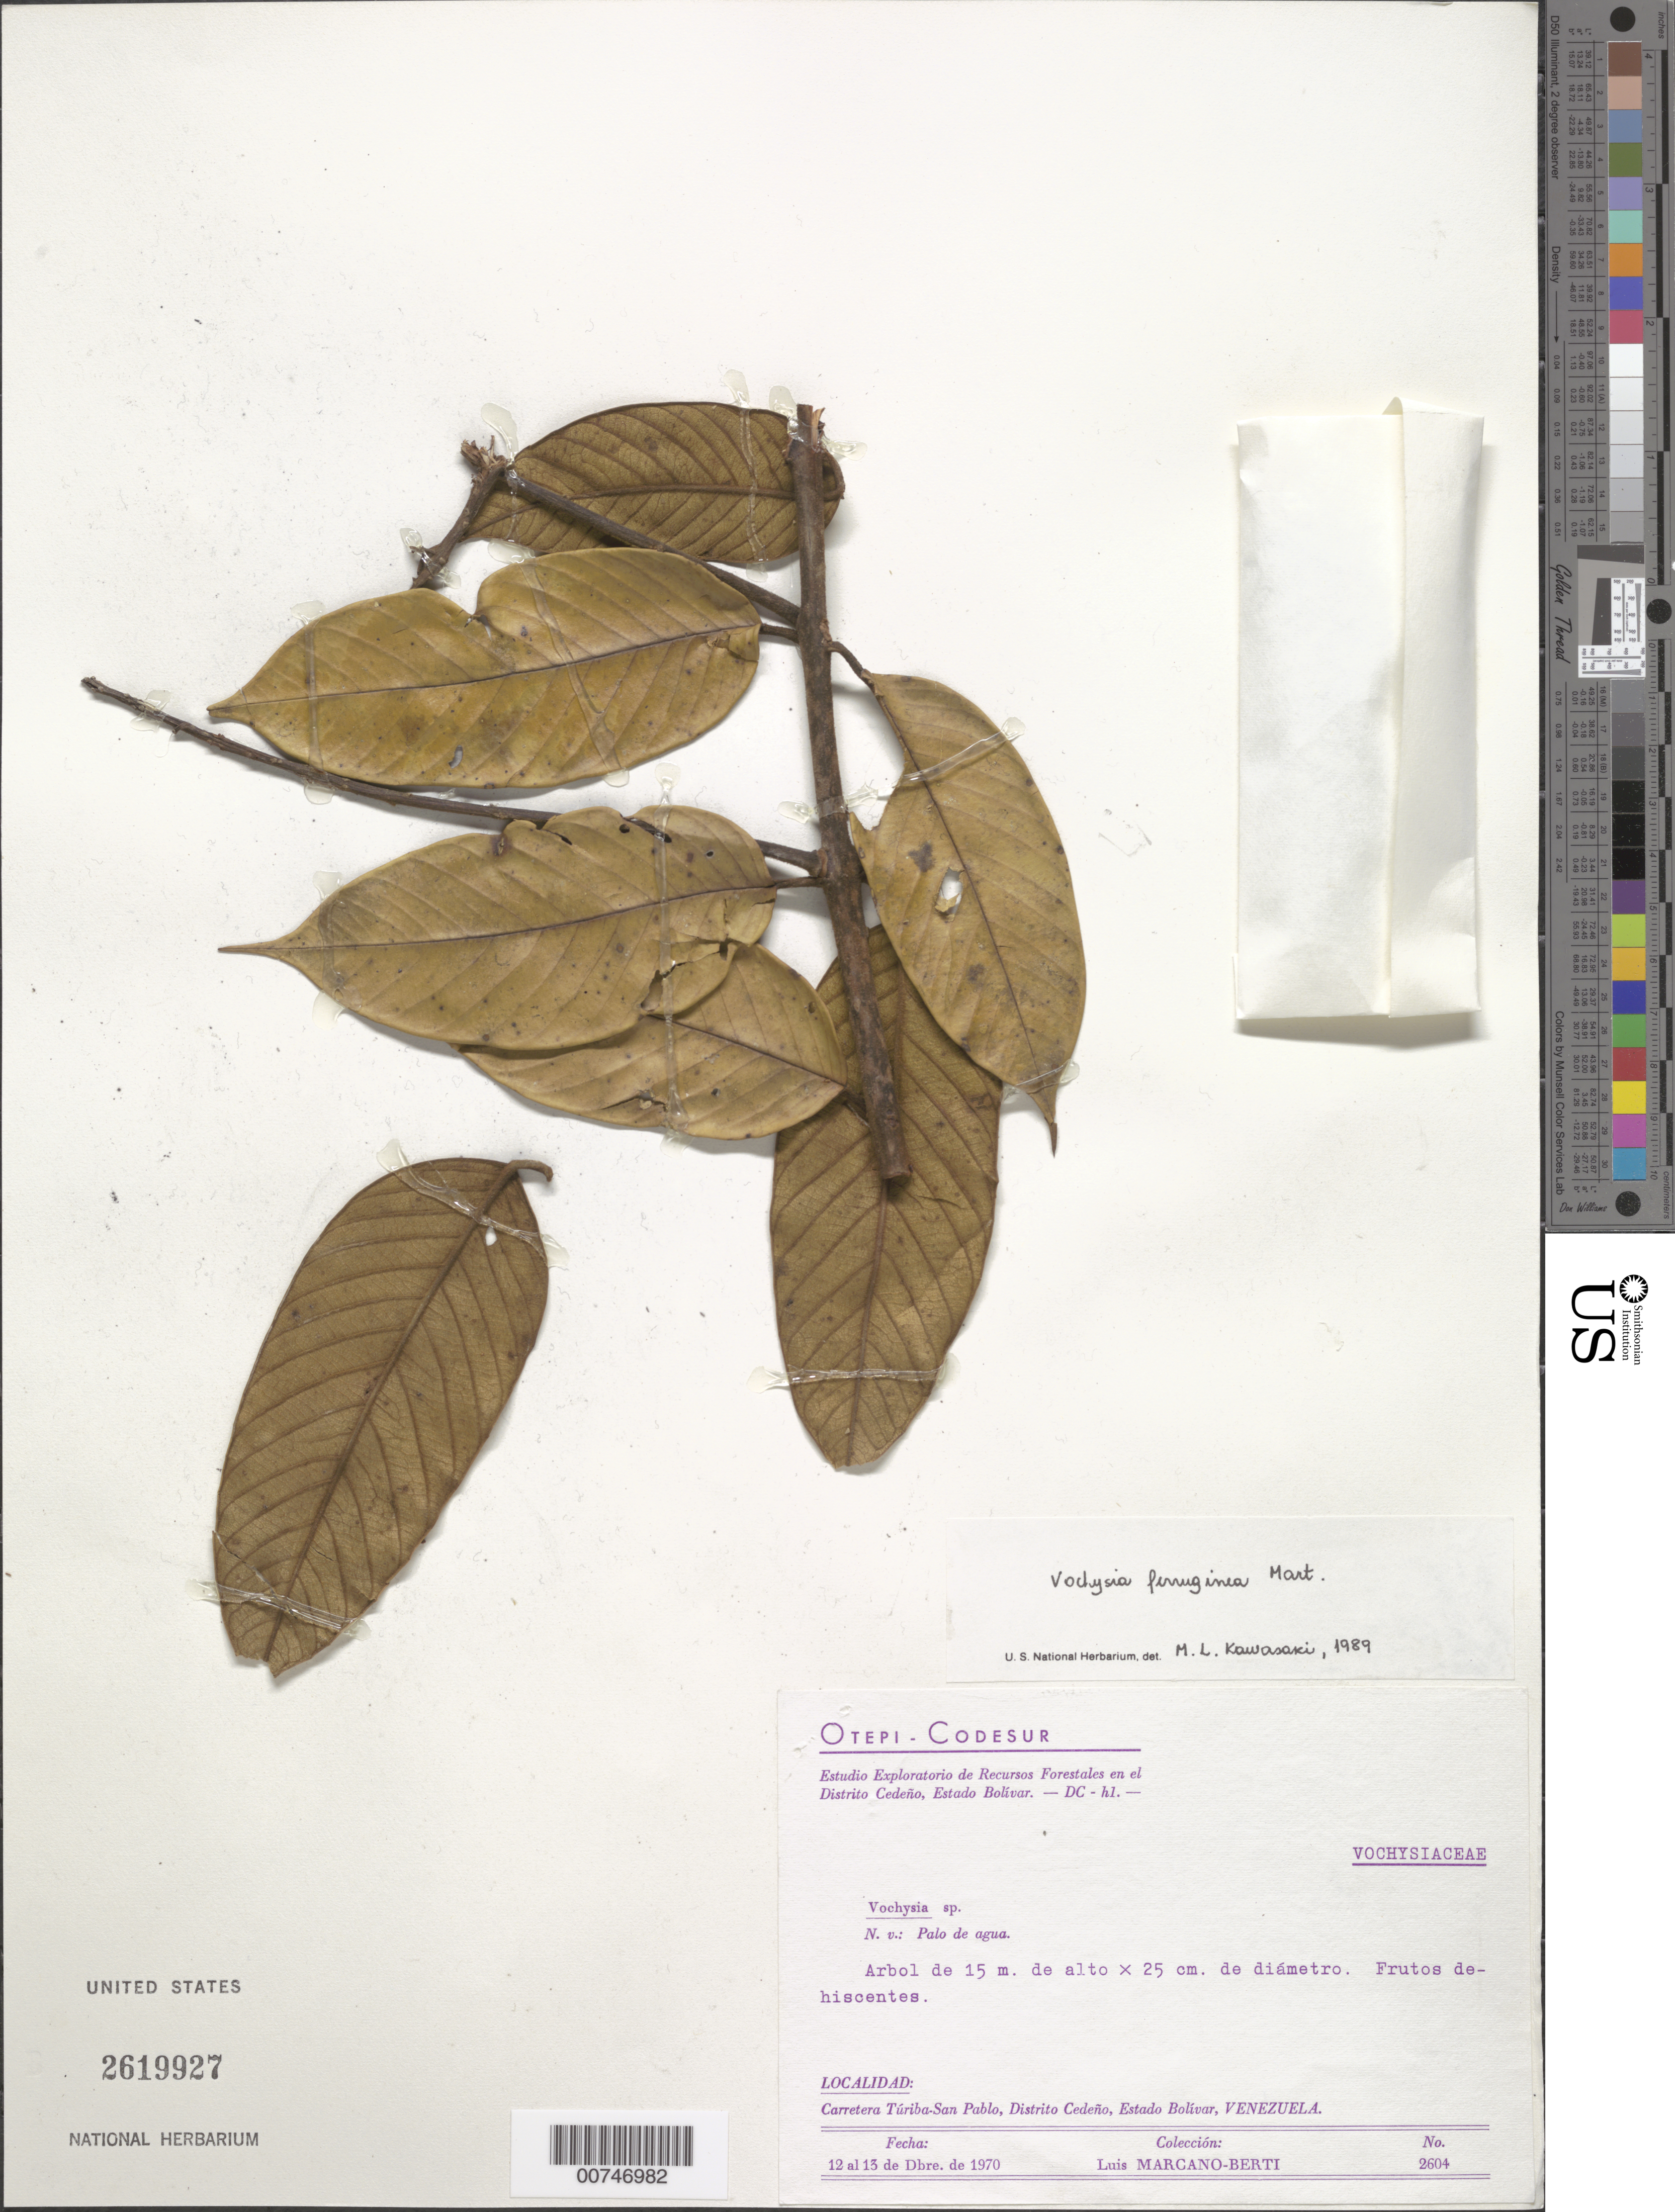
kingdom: Plantae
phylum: Tracheophyta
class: Magnoliopsida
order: Myrtales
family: Vochysiaceae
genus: Vochysia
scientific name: Vochysia ferruginea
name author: Mart.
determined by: Kawasaki, María L.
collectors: L. Marcano-Berti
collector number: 2604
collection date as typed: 12-Dec-70 to 13-Dec-70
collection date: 1970-12-12/1970-12-13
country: Venezuela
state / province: Bolívar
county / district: Cedeño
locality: Turiba-San Pablo road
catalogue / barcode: US 2619927